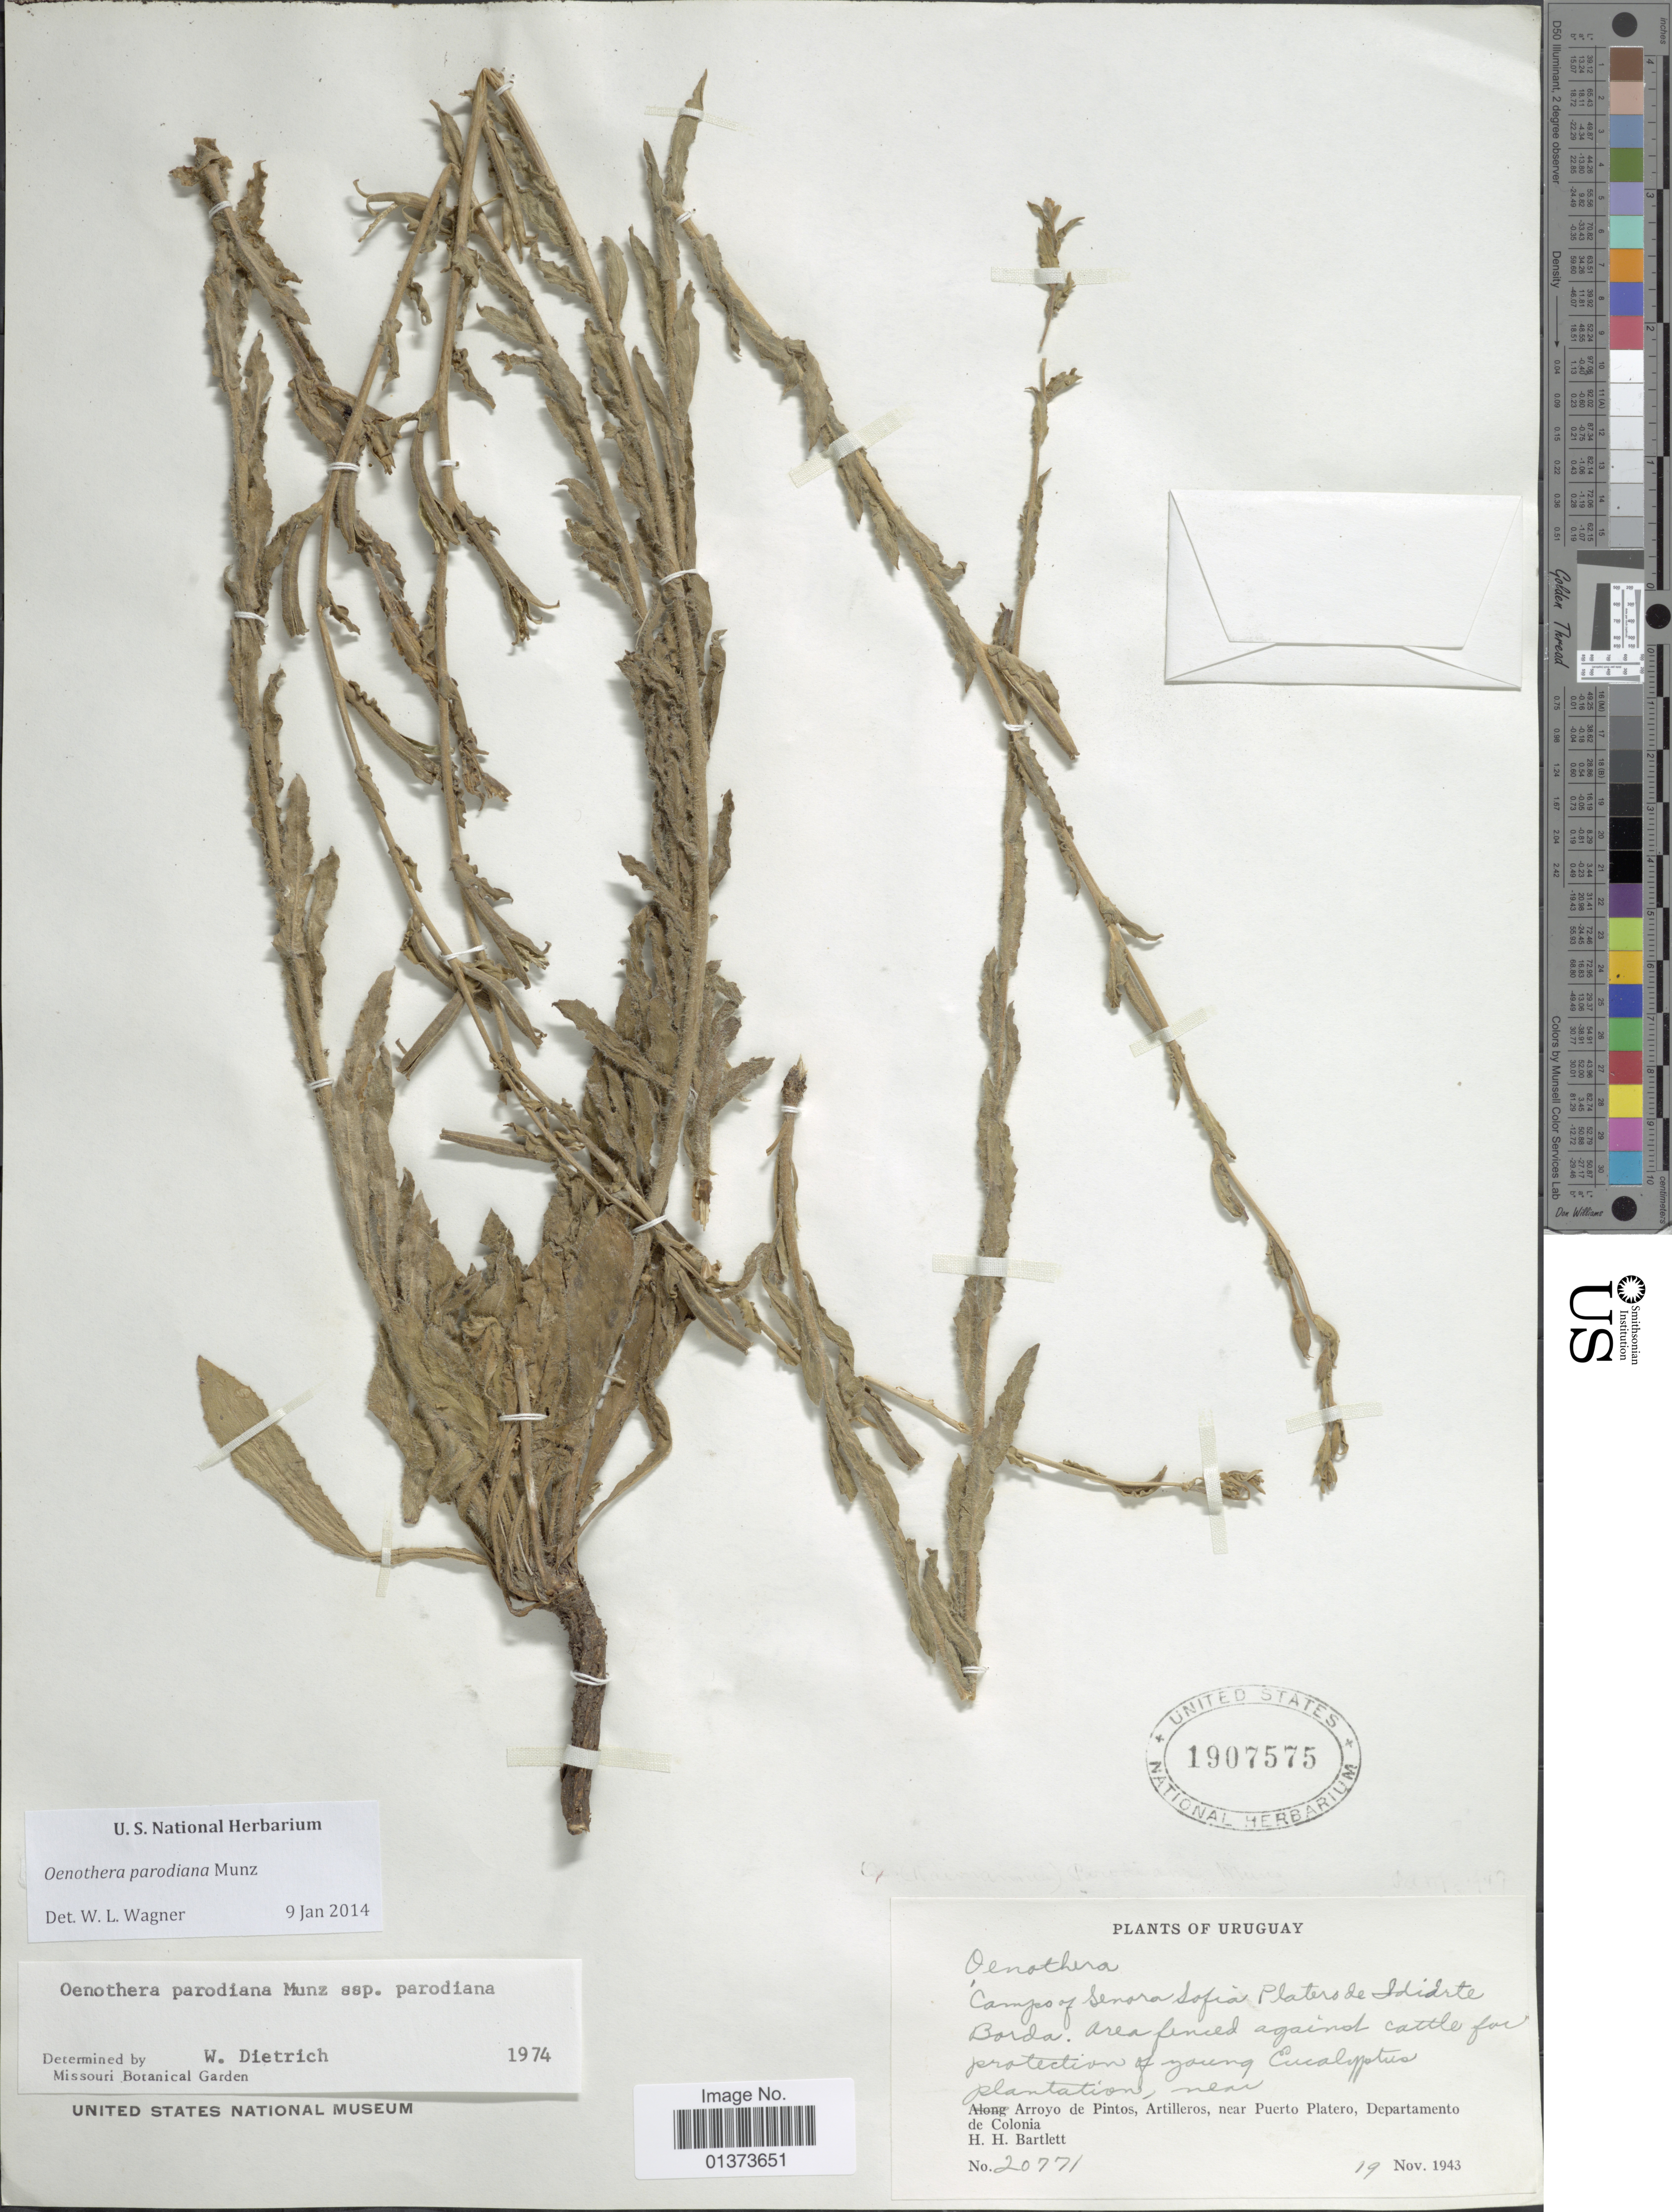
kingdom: Plantae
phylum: Tracheophyta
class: Magnoliopsida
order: Myrtales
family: Onagraceae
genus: Oenothera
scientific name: Oenothera parodiana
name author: Munz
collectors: H. H. Bartlett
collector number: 20771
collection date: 1943-11-19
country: Uruguay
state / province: Colonia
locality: Arroyo de Pintos, Artilleros, near Platero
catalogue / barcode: US 1907575